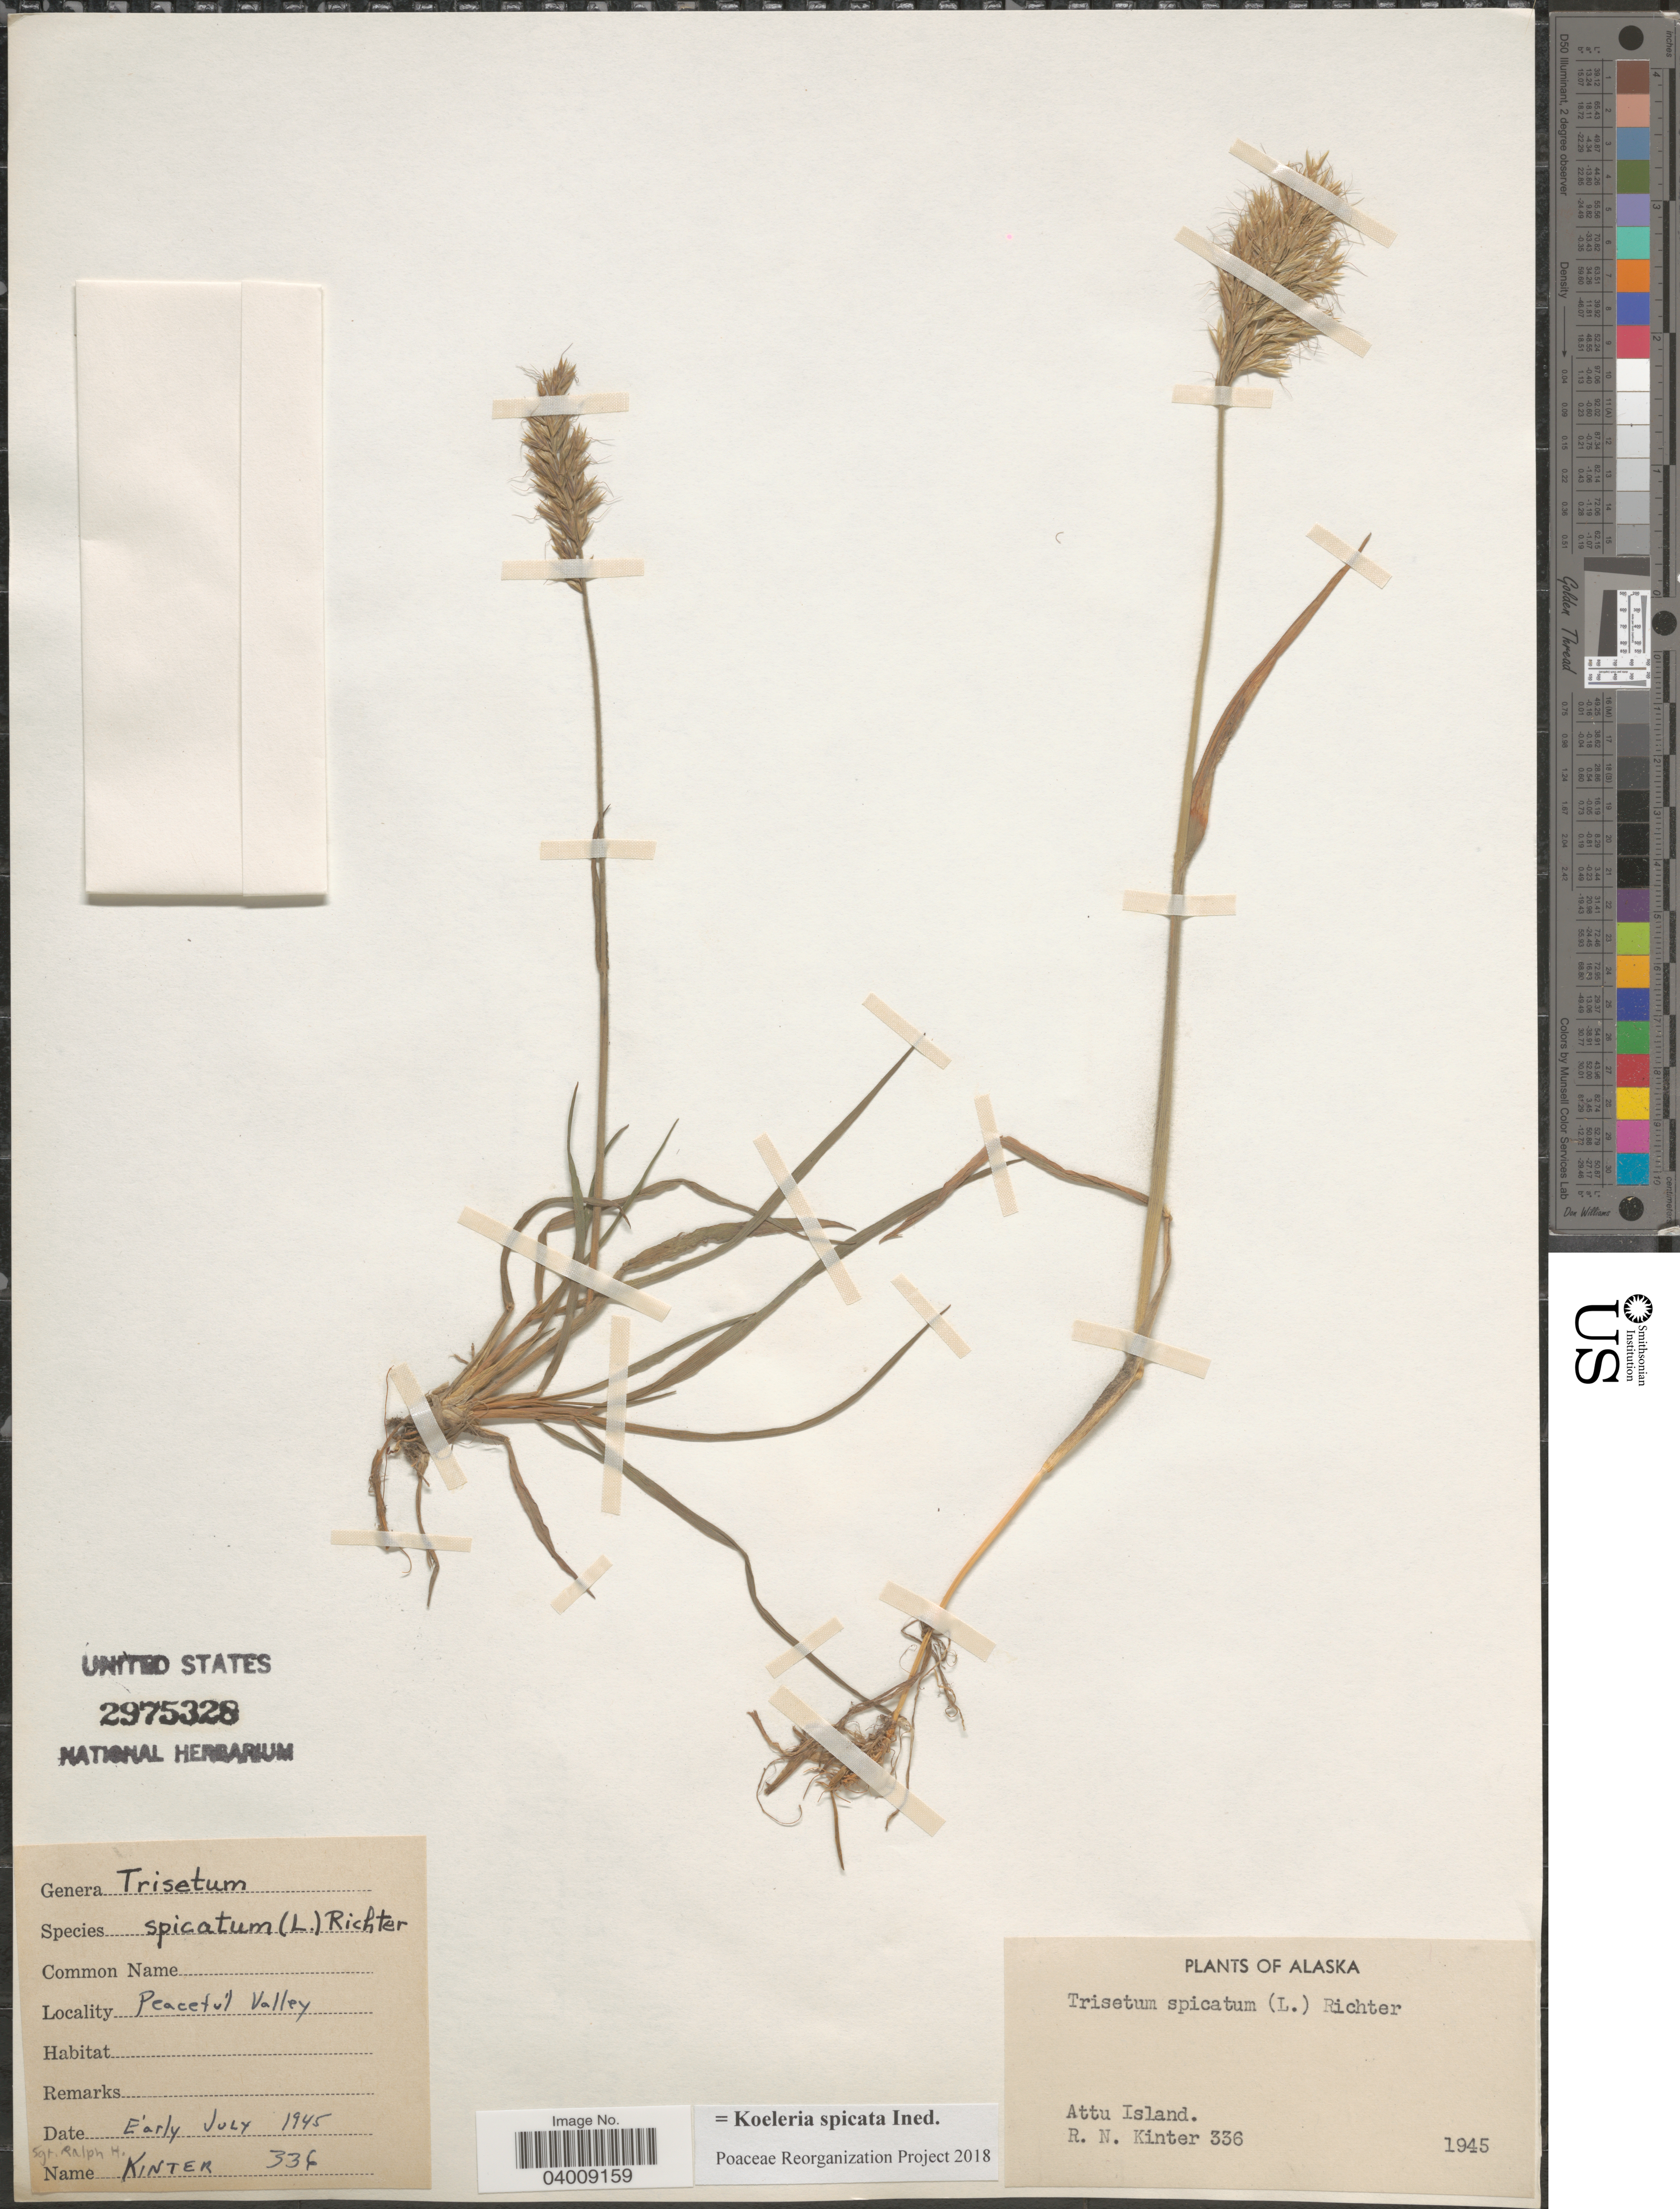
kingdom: Plantae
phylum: Tracheophyta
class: Liliopsida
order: Poales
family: Poaceae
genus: Koeleria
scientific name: Koeleria spicata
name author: (L.) Barberá et al.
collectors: R. Kinter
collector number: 336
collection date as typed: Early July 1945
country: United States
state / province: Alaska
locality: Peaceful Valley. Attu Island.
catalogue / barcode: US 2975328